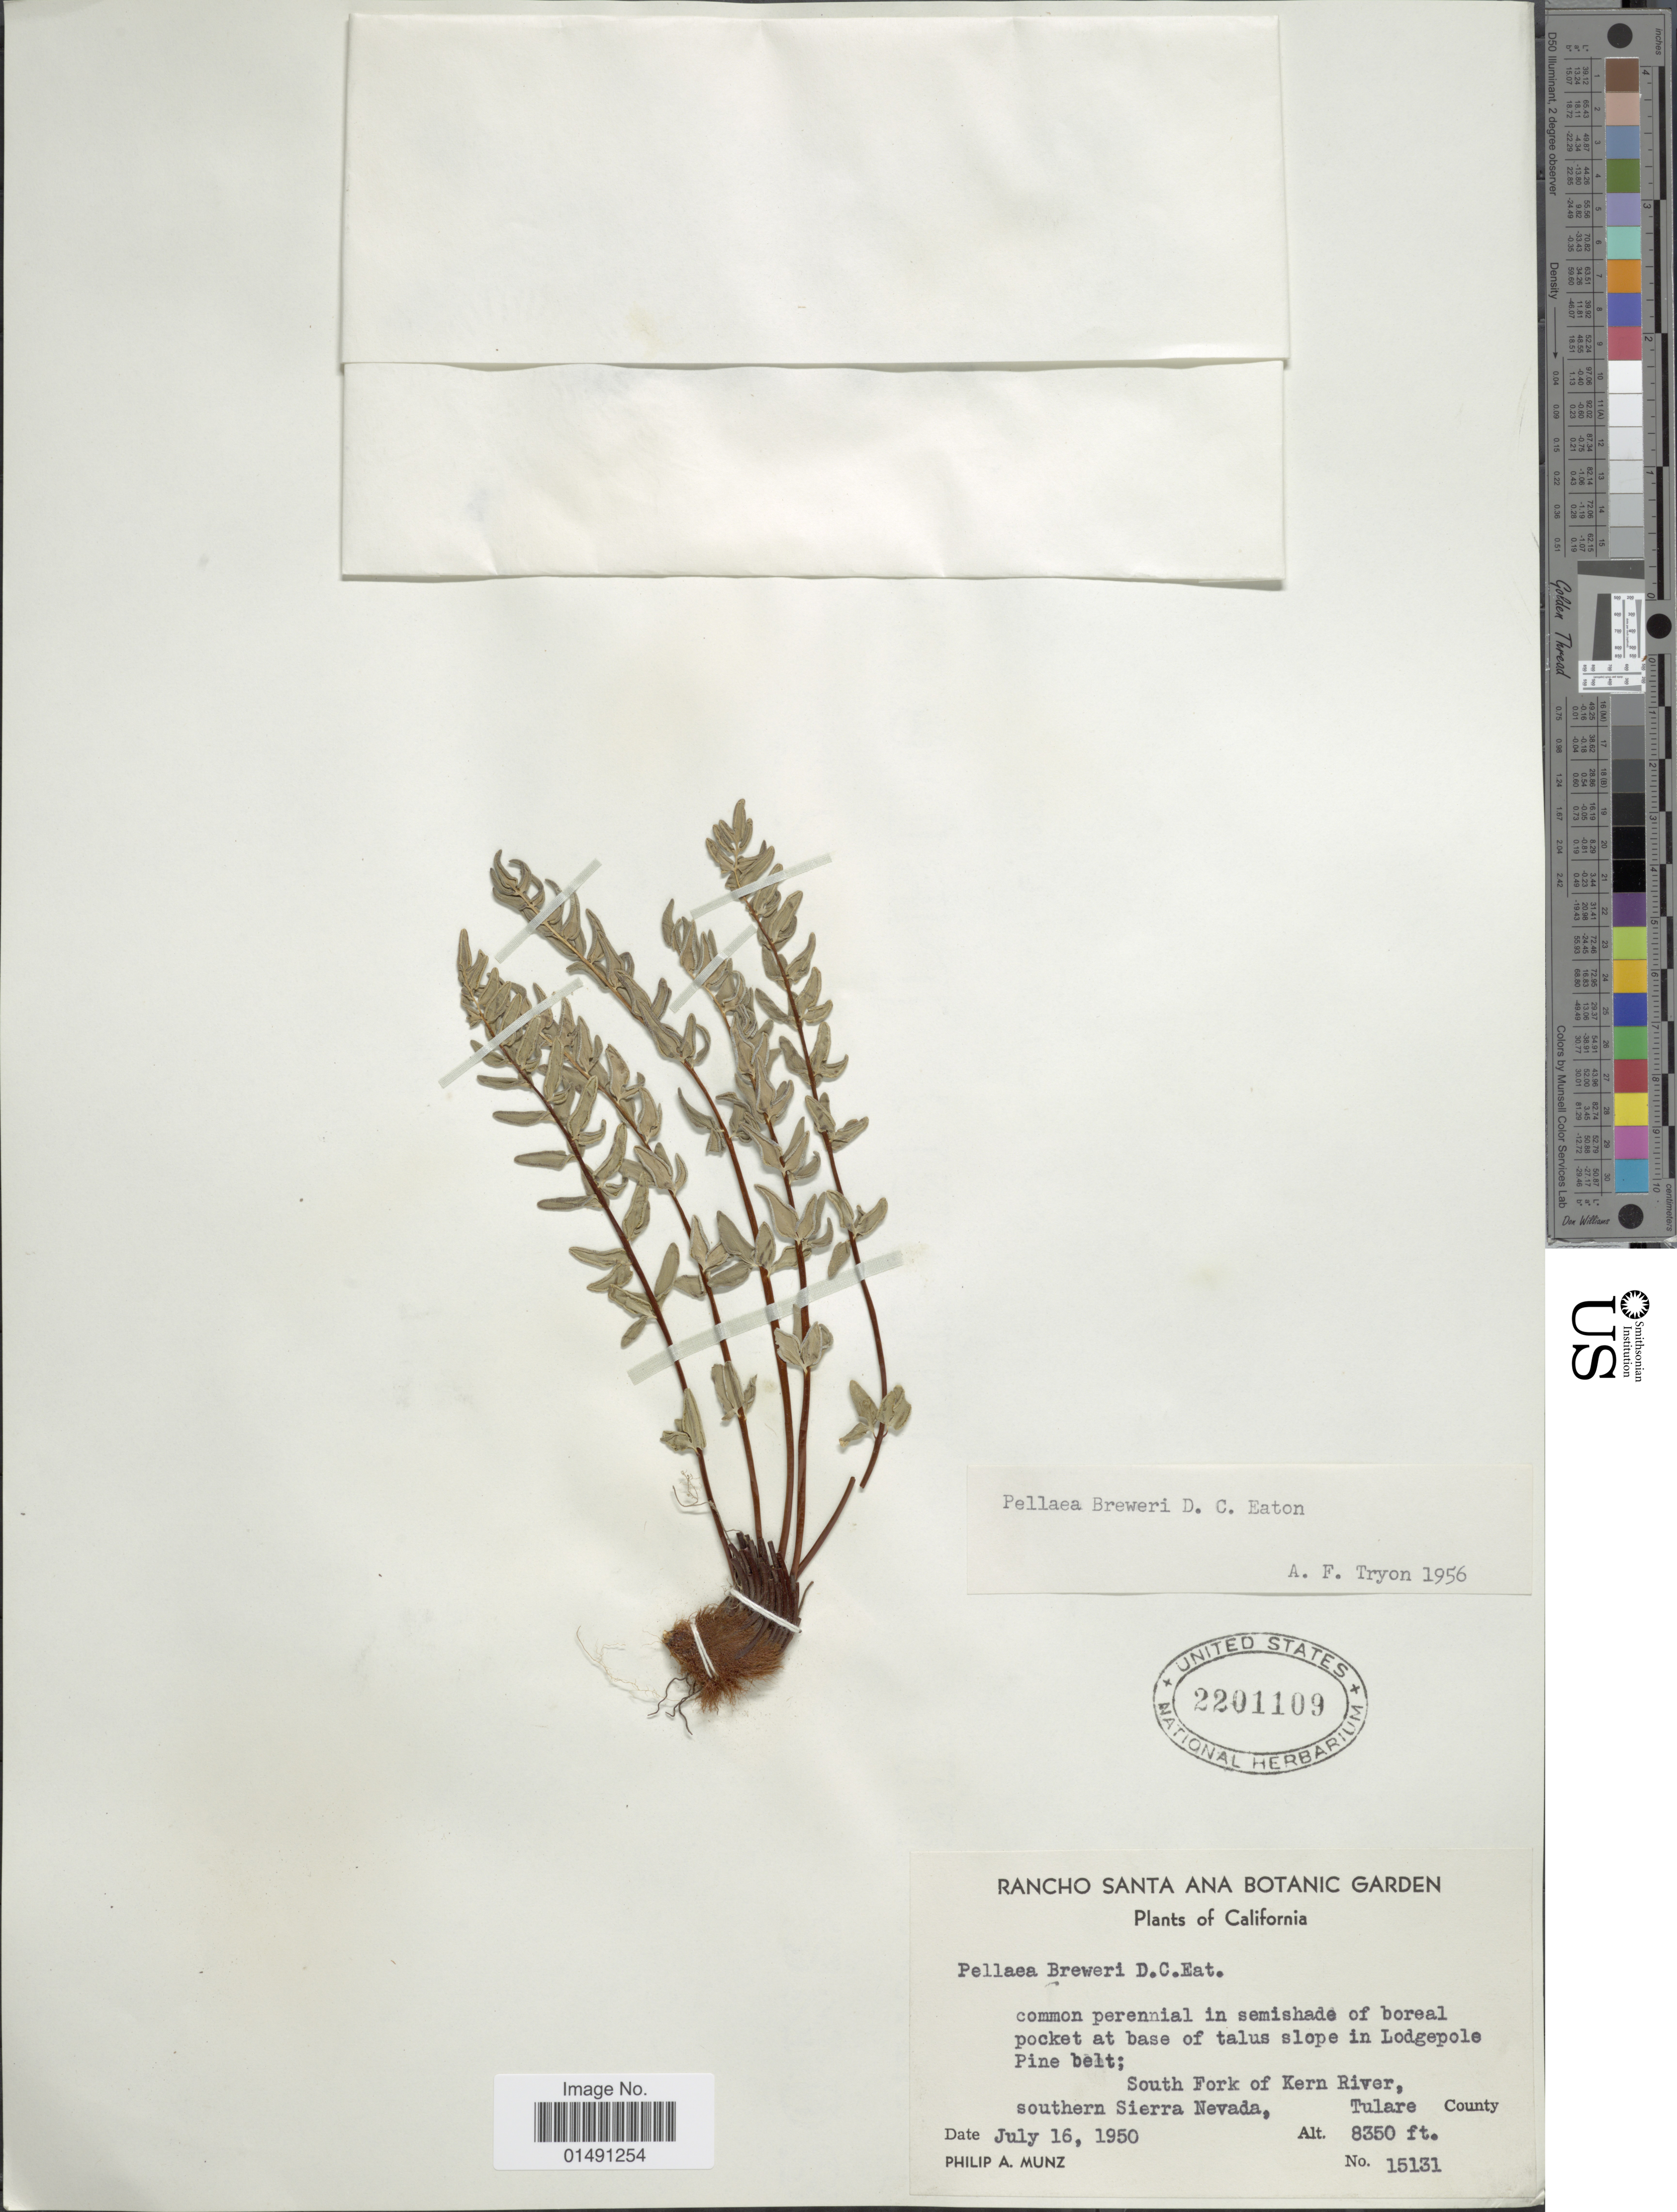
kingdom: Plantae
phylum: Tracheophyta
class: Polypodiopsida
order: Polypodiales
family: Pteridaceae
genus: Pellaea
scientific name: Pellaea breweri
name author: D.C. Eaton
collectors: P. A. Munz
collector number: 15131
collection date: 1950-07-16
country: United States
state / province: California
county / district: Tulare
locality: Common perennial in semishade of boreal pocket at base of talus slope in Lodgepole Pine belt; South Fork of Kern River, southern Sierra Nevada, Tulare County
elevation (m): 2545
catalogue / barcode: US 2201109